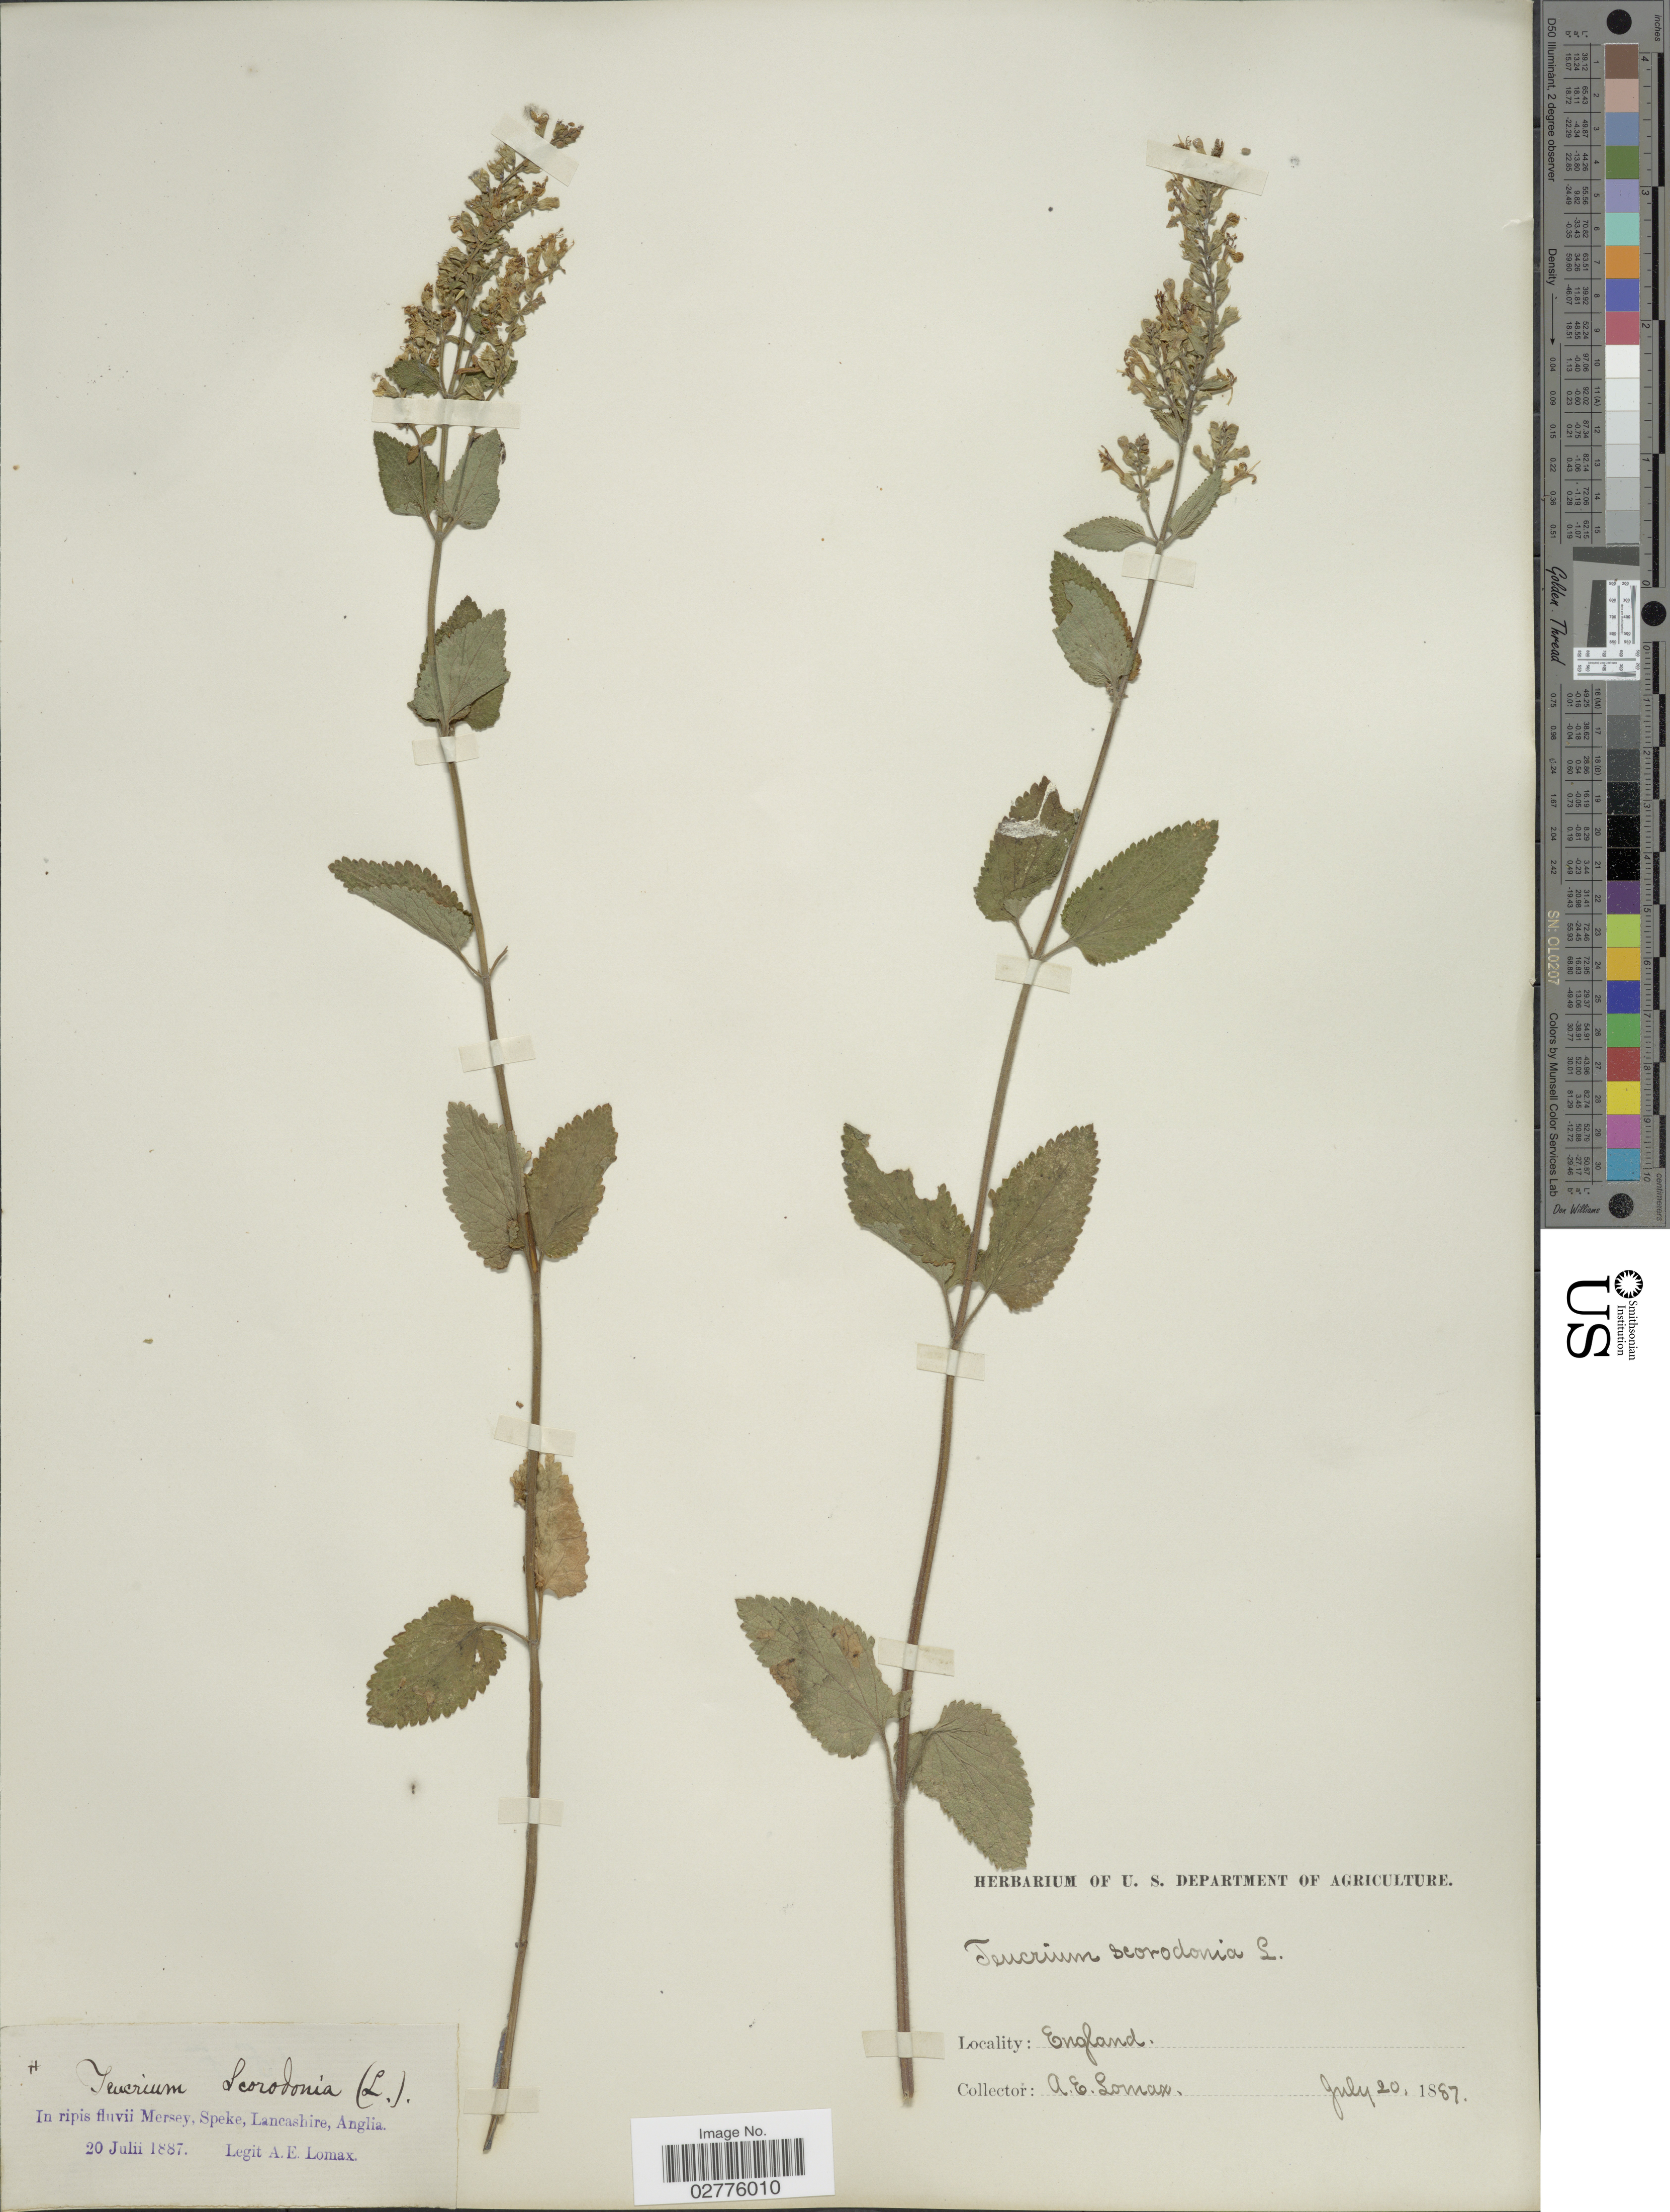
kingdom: Plantae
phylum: Tracheophyta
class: Magnoliopsida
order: Lamiales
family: Lamiaceae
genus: Teucrium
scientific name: Teucrium scorodonia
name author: L.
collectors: A. Lomax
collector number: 4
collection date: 1887-07-20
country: United Kingdom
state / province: England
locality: In ripis fluvii Mersey, Speke, Lancashire, Anglia